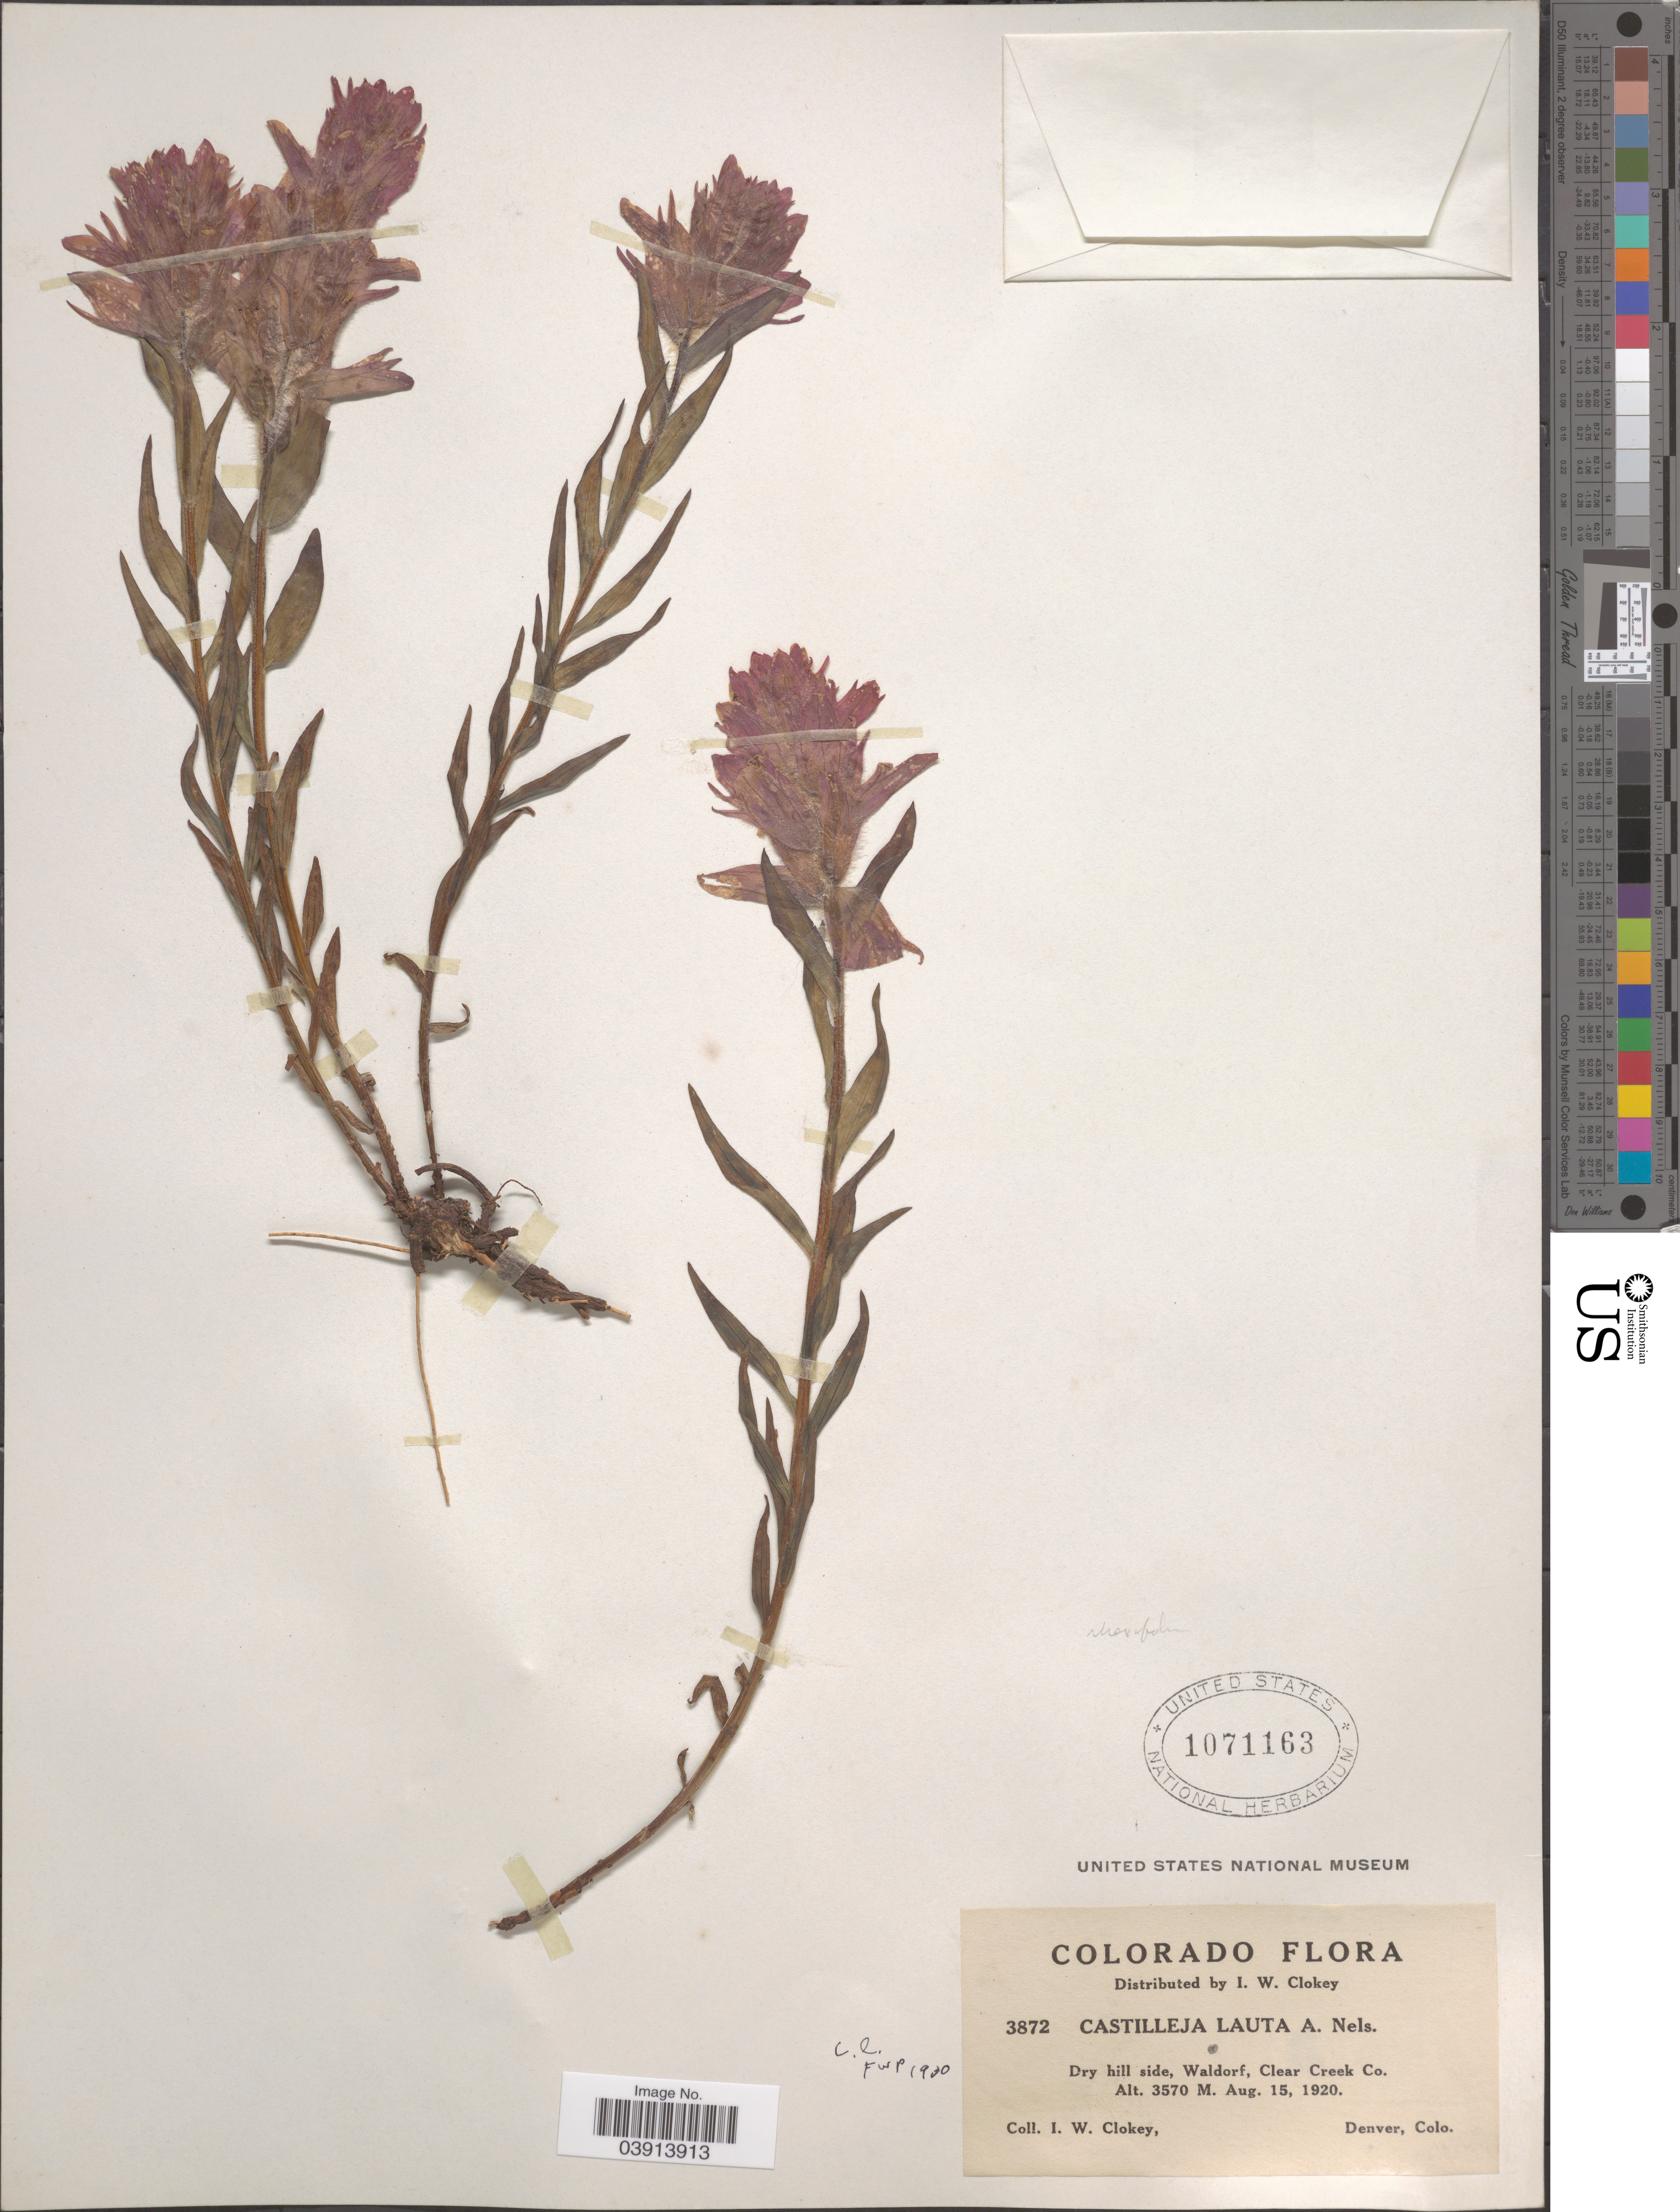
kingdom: Plantae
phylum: Tracheophyta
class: Magnoliopsida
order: Lamiales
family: Orobanchaceae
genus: Castilleja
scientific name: Castilleja rhexiifolia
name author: Rydb.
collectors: I. W. Clokey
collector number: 3872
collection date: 1920-08-15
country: United States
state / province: Colorado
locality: Waldorf, Clear Creek Co.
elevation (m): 3570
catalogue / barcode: US 1071163